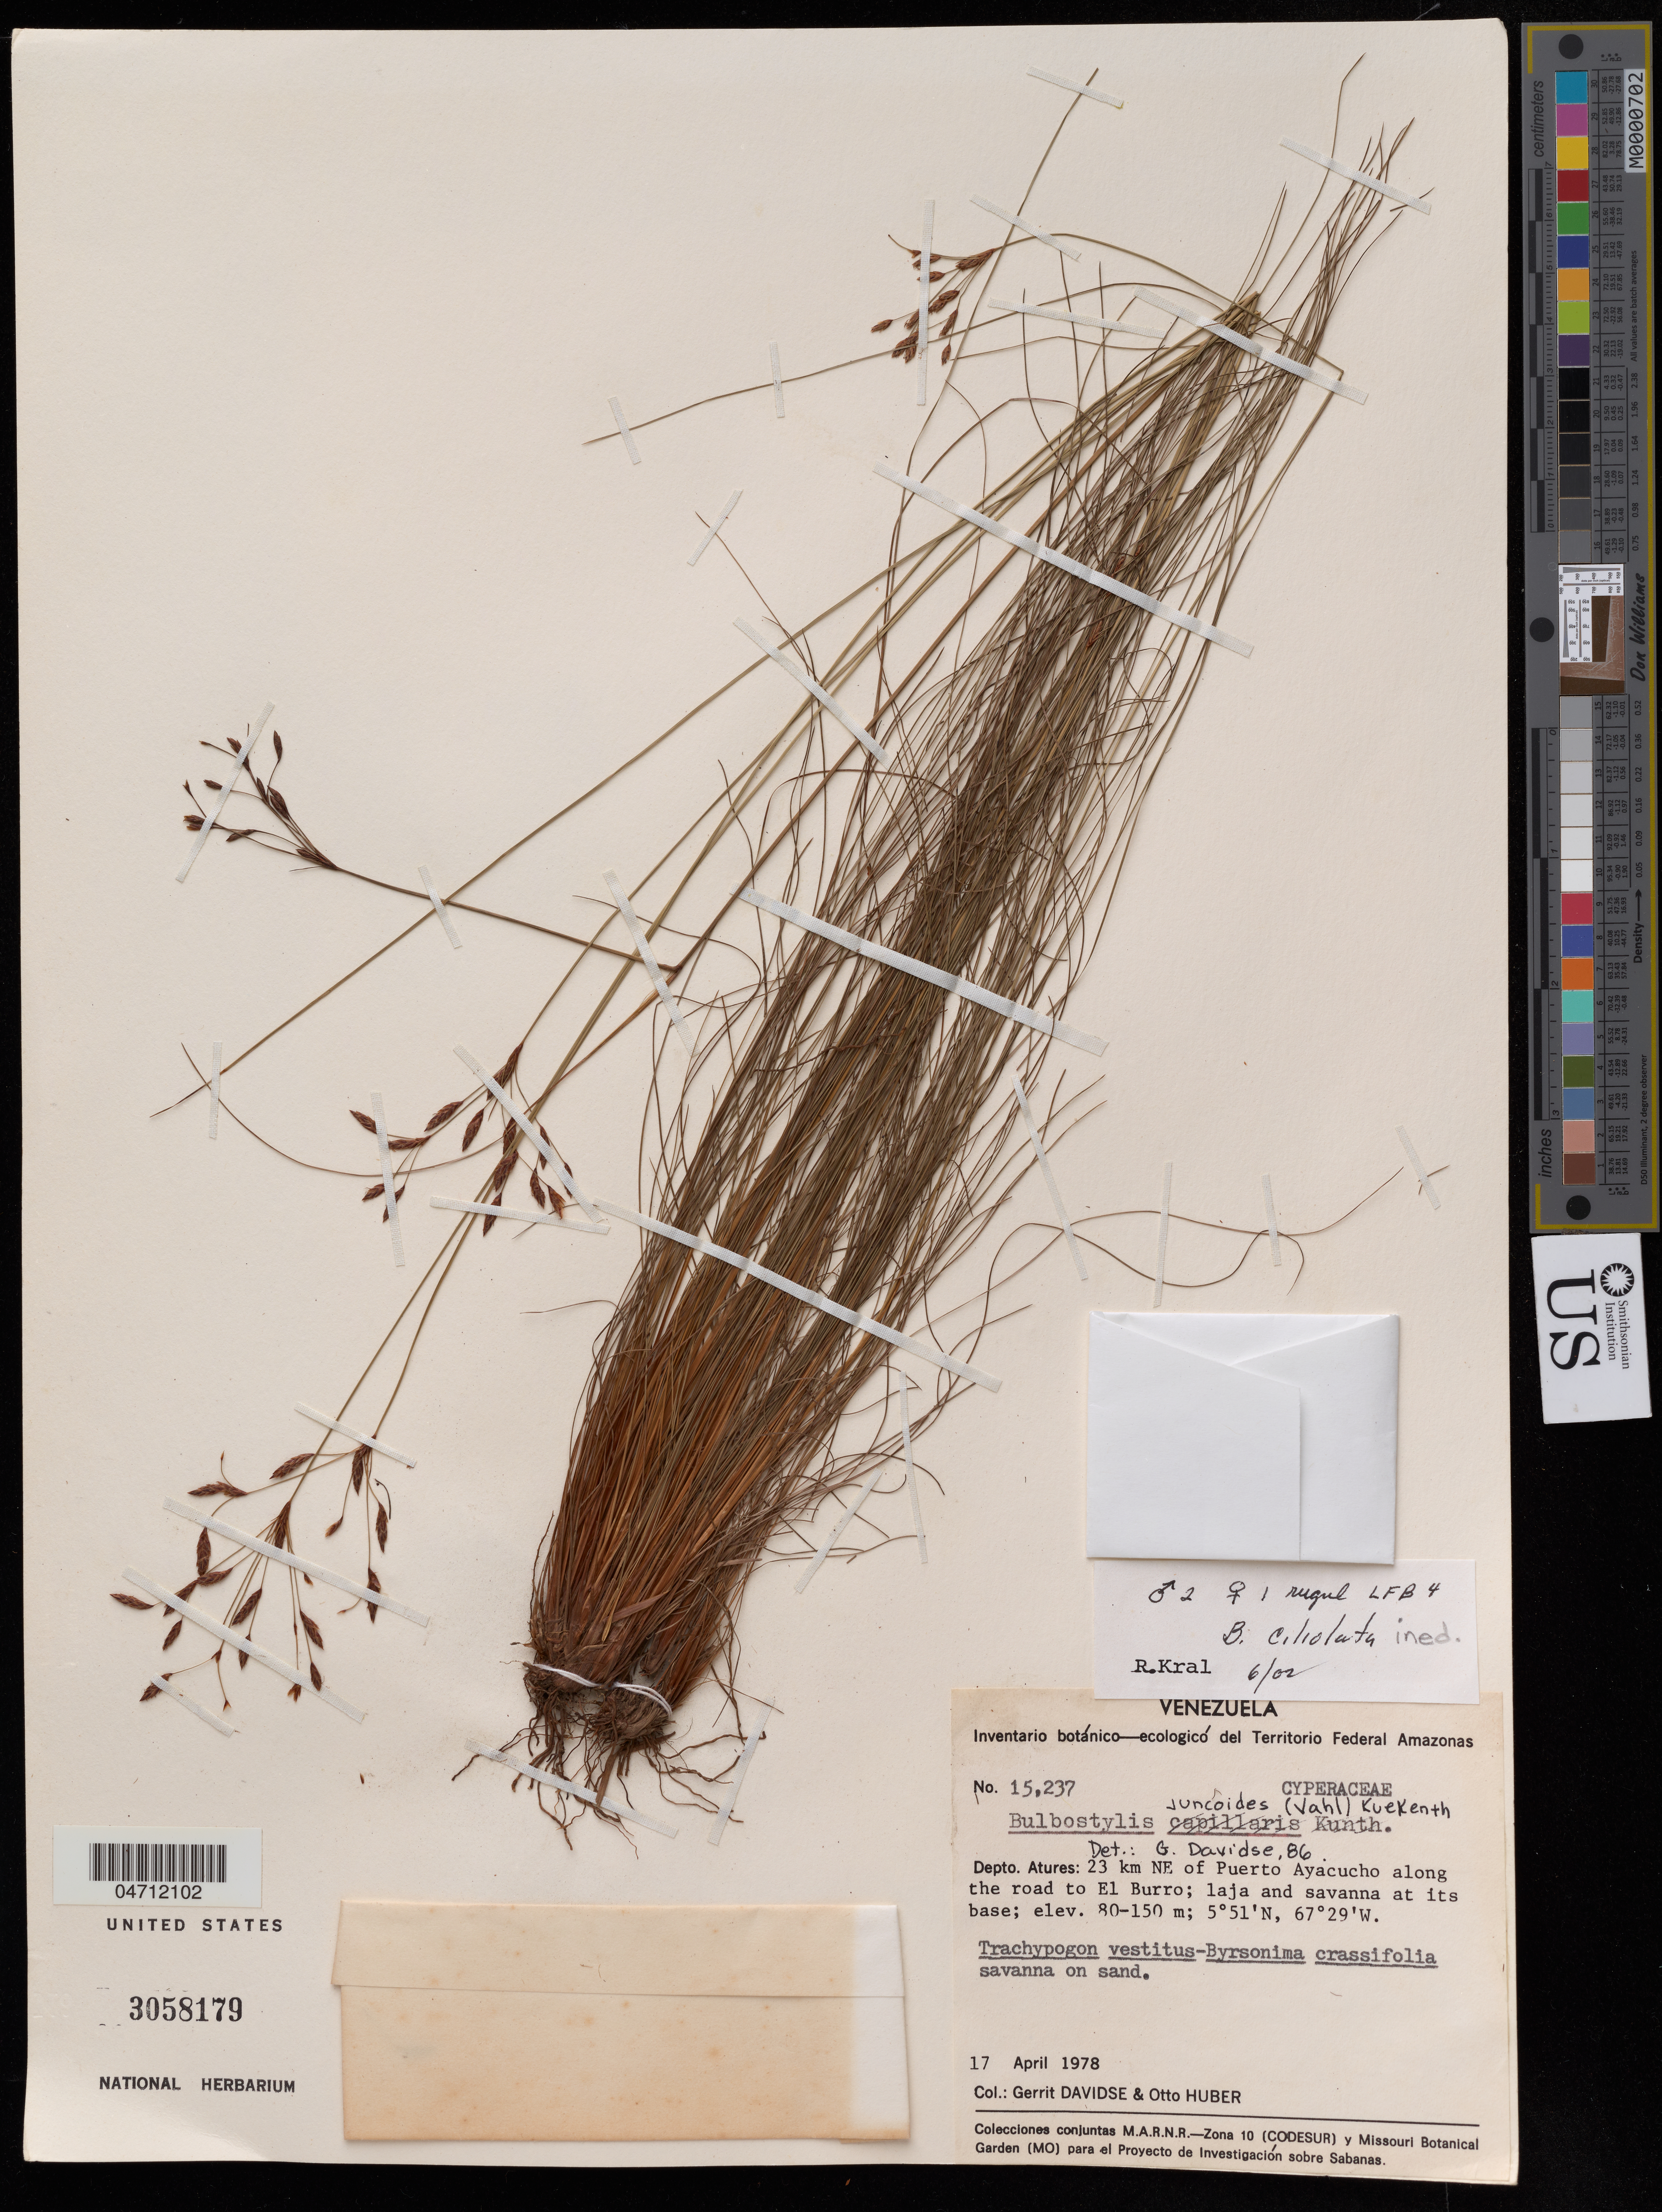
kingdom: Plantae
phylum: Tracheophyta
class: Liliopsida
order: Poales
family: Cyperaceae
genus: Bulbostylis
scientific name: Bulbostylis juncoides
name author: (Vahl) Kük. ex Herter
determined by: Davidse, Gerrit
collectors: G. Davidse & O. Huber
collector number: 15237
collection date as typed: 17 Apr 1978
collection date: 1978-04-17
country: Venezuela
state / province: Amazonas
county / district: Atures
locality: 23 km ne of puerto ayacucho along the road to el burro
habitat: Laja and savanna at its base, savanna on sand.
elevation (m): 80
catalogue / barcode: US 3058179